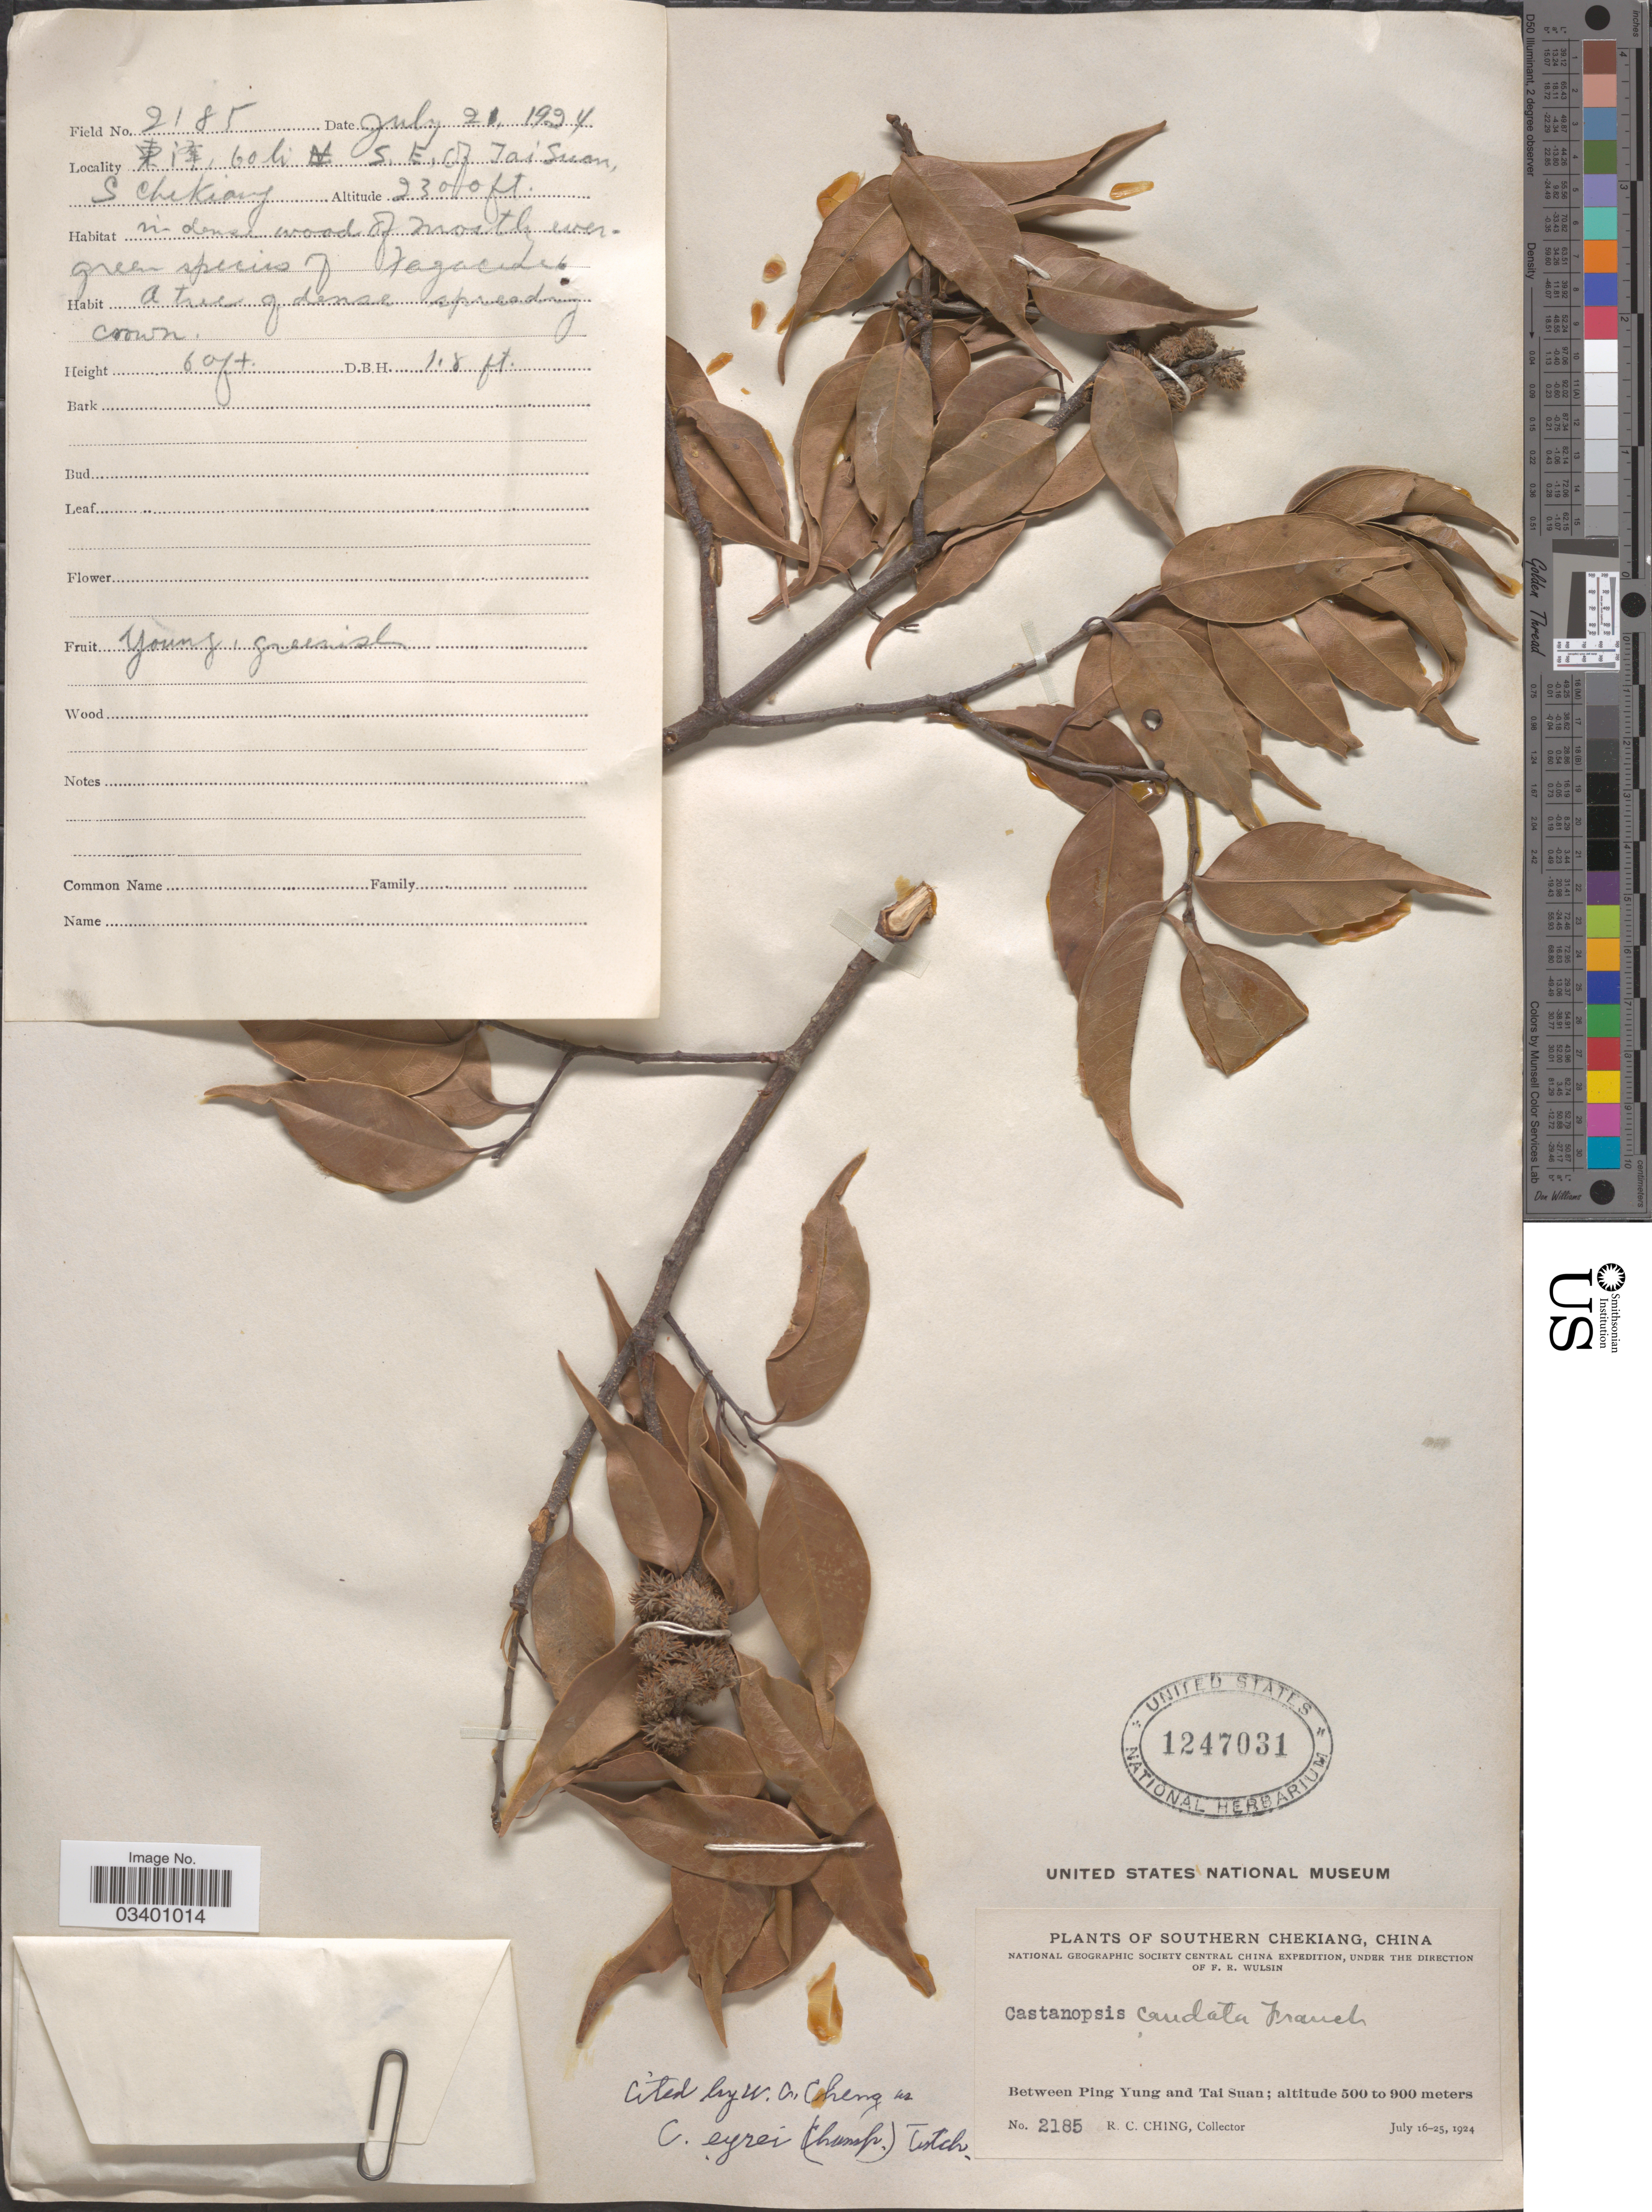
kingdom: Plantae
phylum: Tracheophyta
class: Magnoliopsida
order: Fagales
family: Fagaceae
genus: Castanopsis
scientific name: Castanopsis eyrei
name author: Tutcher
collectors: R. C. Ching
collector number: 2185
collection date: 1924-07-21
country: China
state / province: Zhejiang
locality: Between Ping Yung and Tai Suan., 60 li S.E. of Tai Suan.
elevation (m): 701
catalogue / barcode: US 1247031